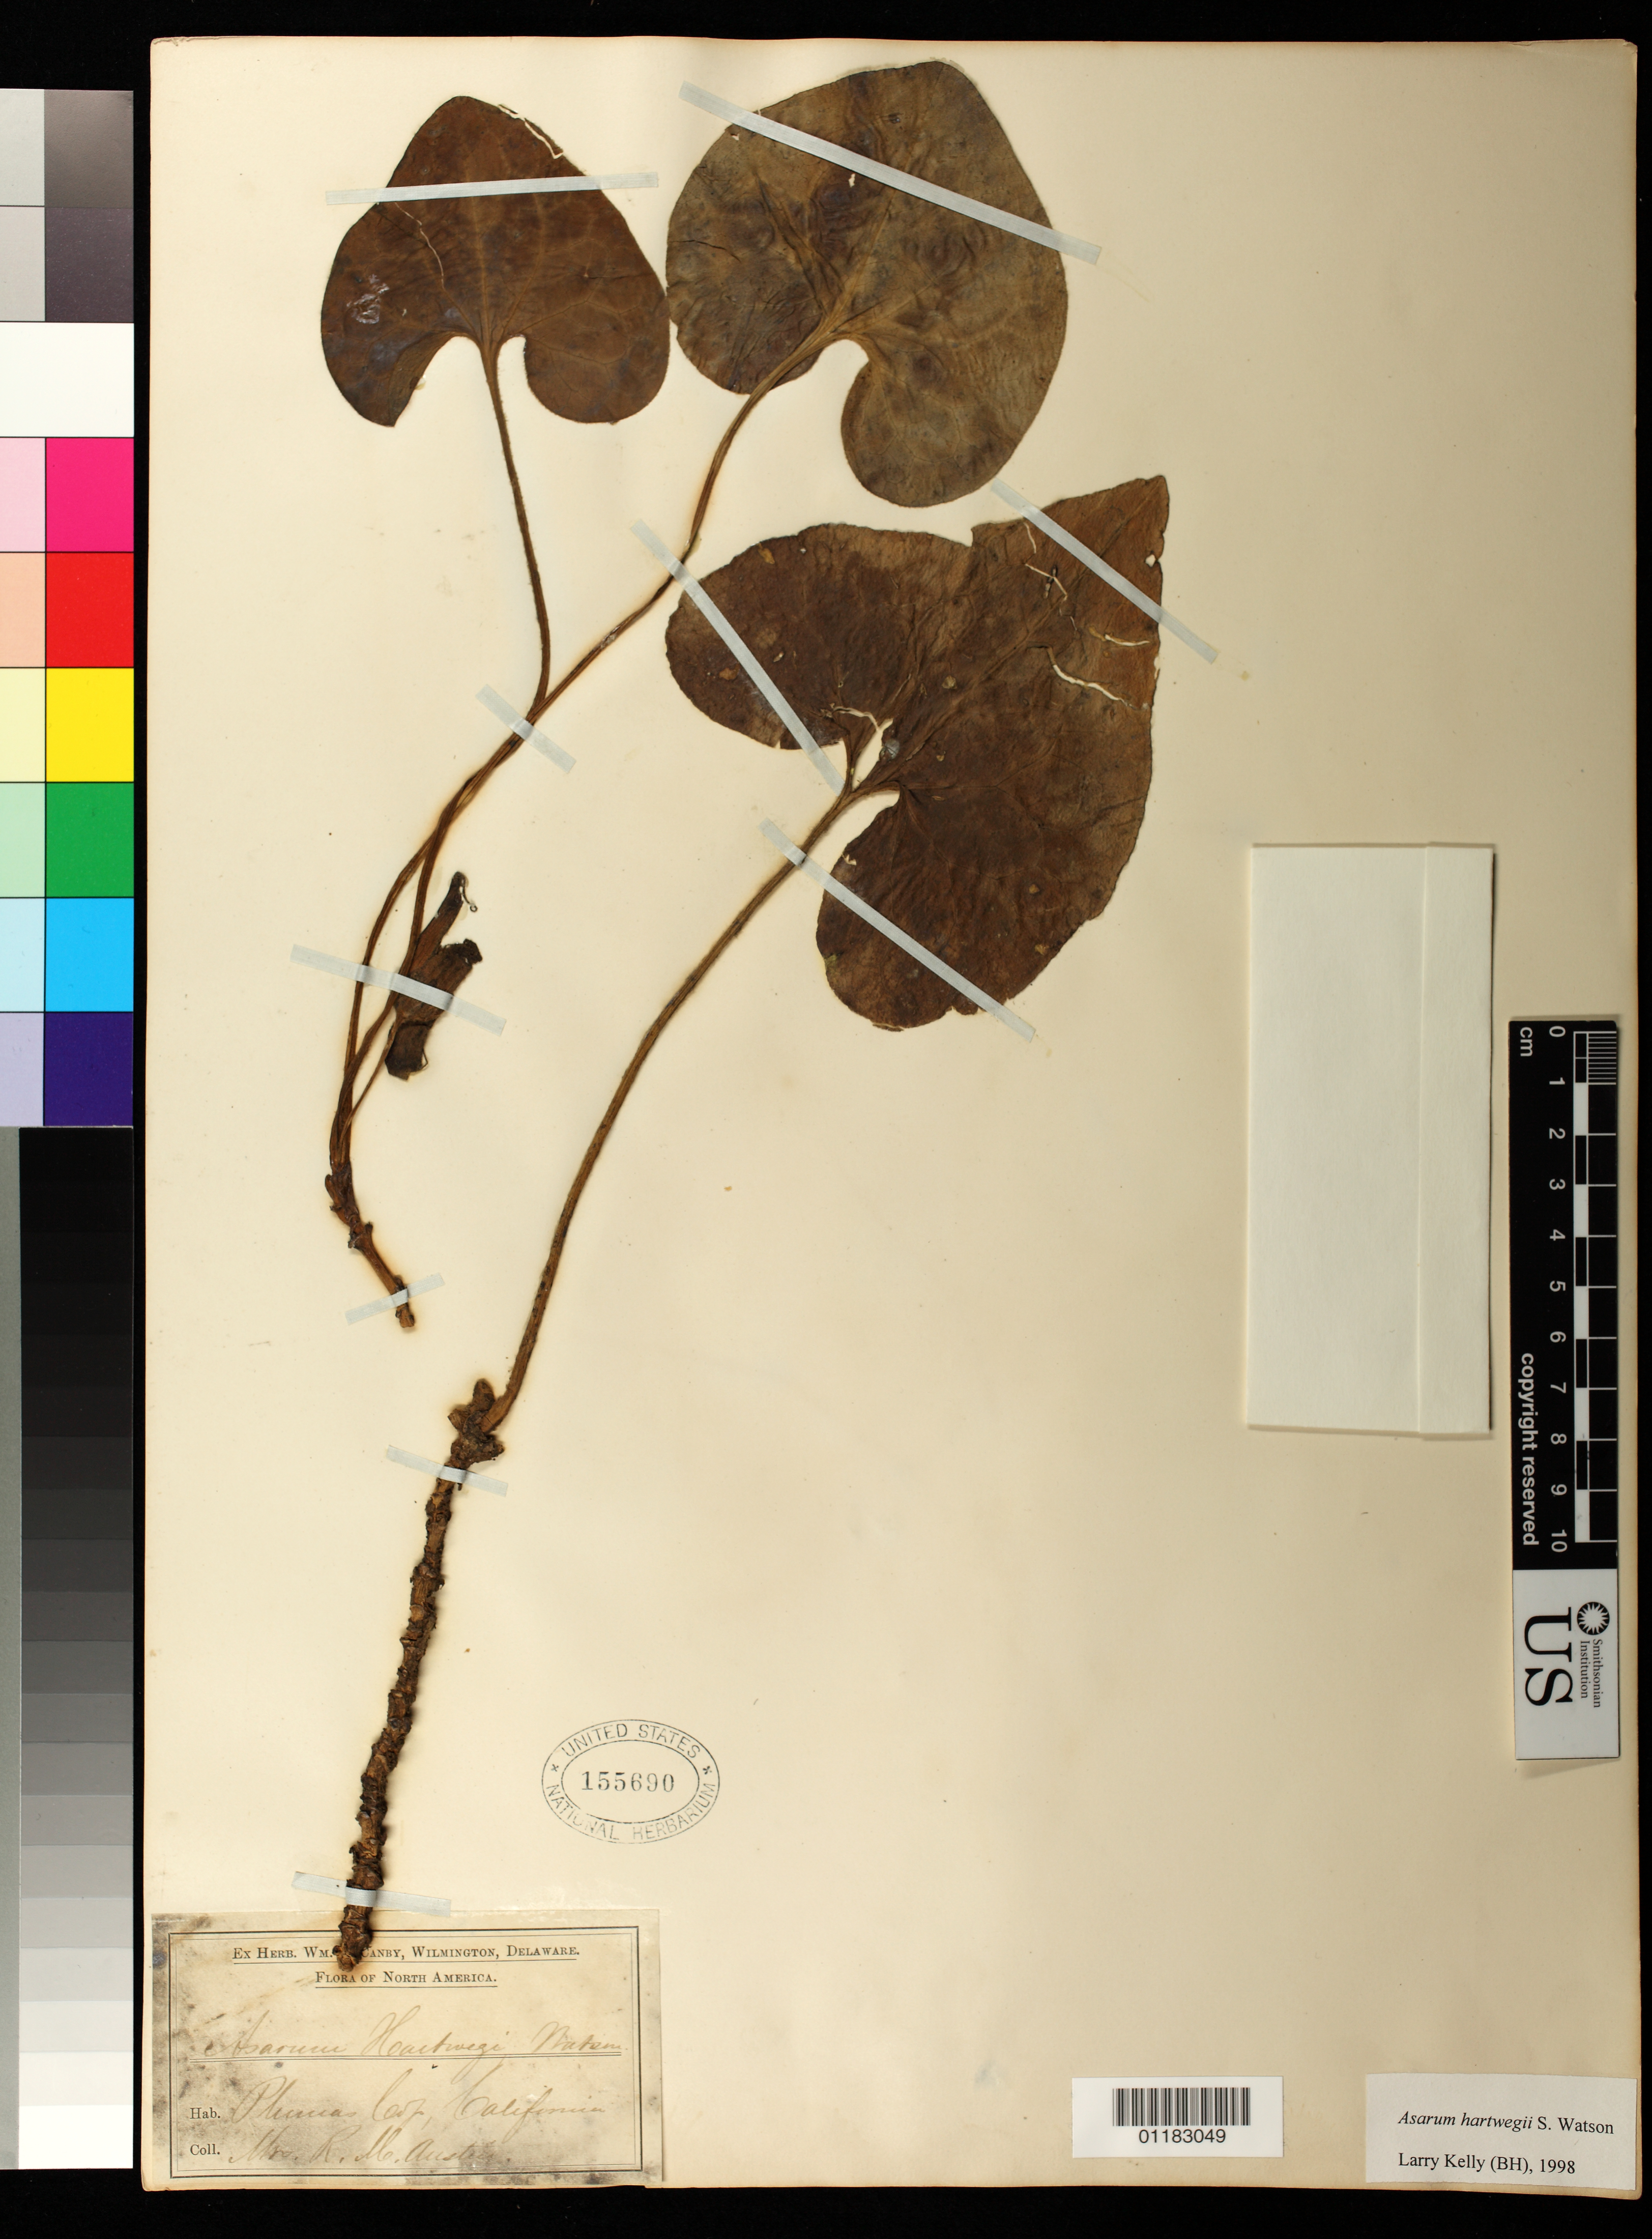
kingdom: Plantae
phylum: Tracheophyta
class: Magnoliopsida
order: Piperales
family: Aristolochiaceae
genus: Asarum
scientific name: Asarum caudatum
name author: Lindl.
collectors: R. Austin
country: United States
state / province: California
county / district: Plumas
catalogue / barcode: US 155690